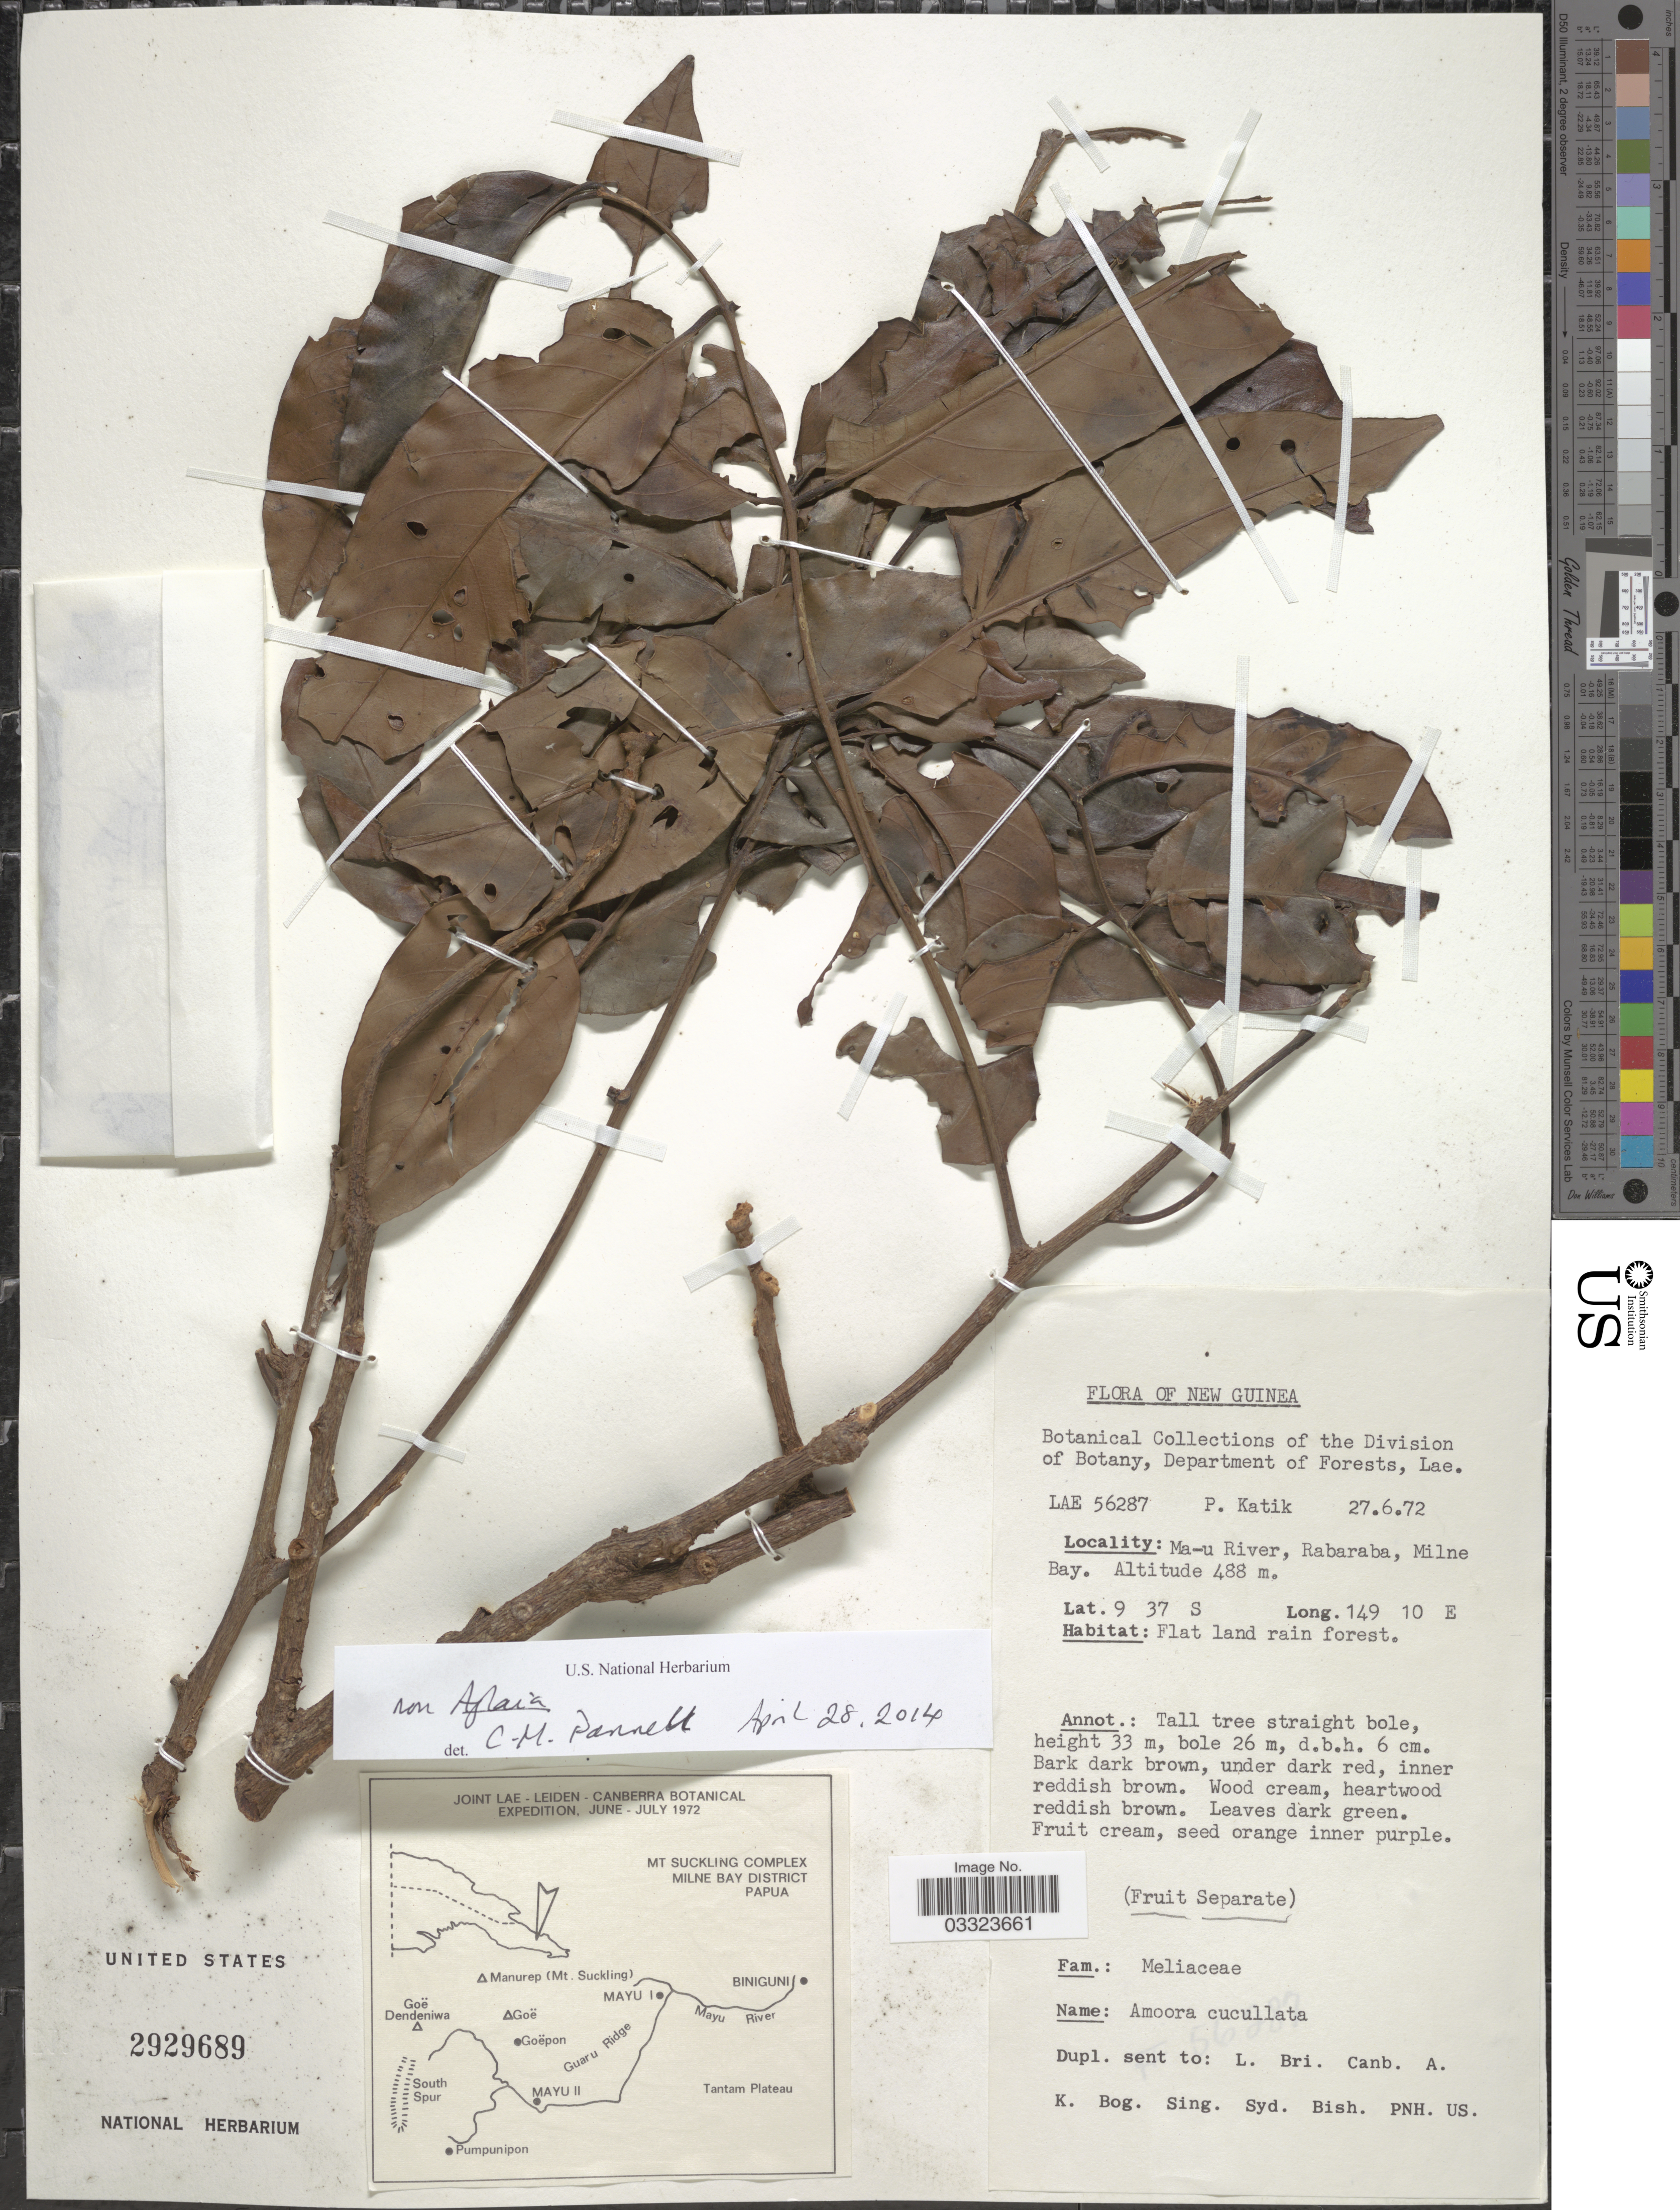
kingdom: Plantae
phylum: Tracheophyta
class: Magnoliopsida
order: Sapindales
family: Meliaceae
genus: Prasoxylon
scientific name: Prasoxylon alliaceum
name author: (Blume) M. Roem.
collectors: P. Katik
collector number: LAE 56287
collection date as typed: Transcribed d/m/y: 27/6/72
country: Papua New Guinea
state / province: Milne Bay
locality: New Guinea. Ma-u River, Rabaraba, Milne Bay.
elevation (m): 488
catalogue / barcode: US 2929689